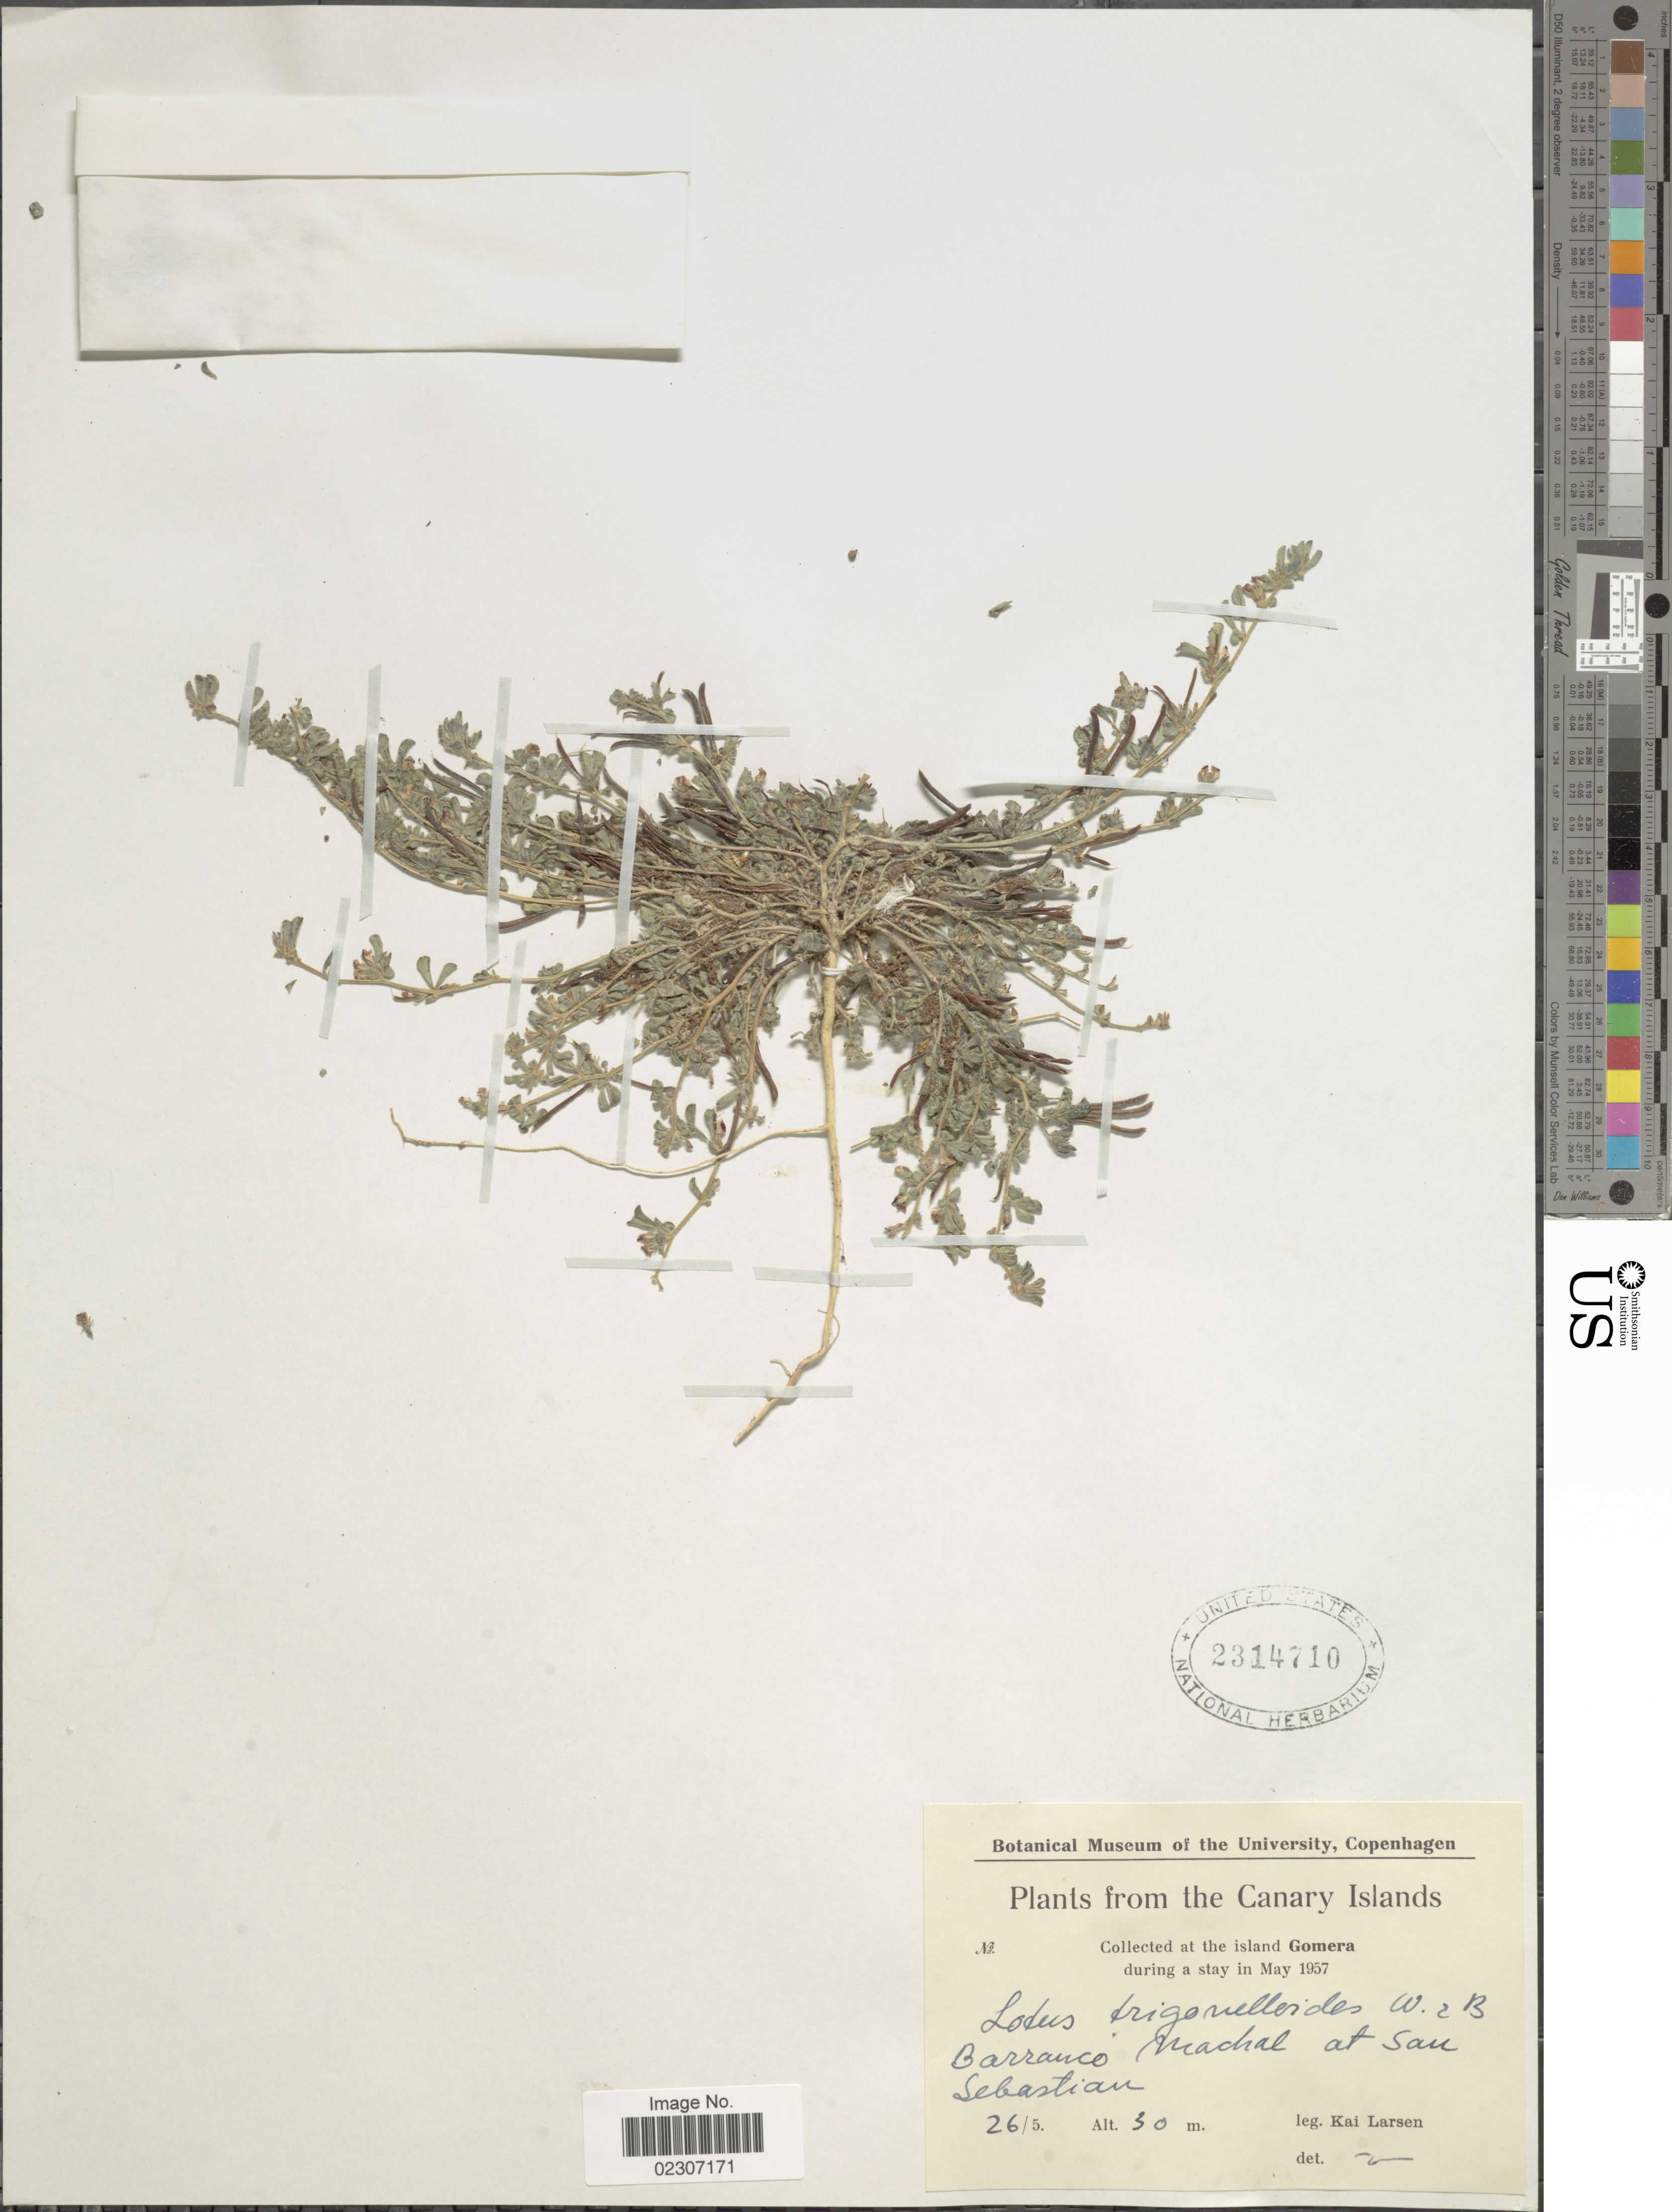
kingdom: Plantae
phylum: Tracheophyta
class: Magnoliopsida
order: Fabales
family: Fabaceae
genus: Lotus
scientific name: Lotus trigonelloides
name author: Webb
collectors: K. Larsen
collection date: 1957-05-26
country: Spain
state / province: Canarias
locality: Canary Islands. Barranco Machal at San Sebastian. Island Gomera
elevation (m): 30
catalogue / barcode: US 2314710